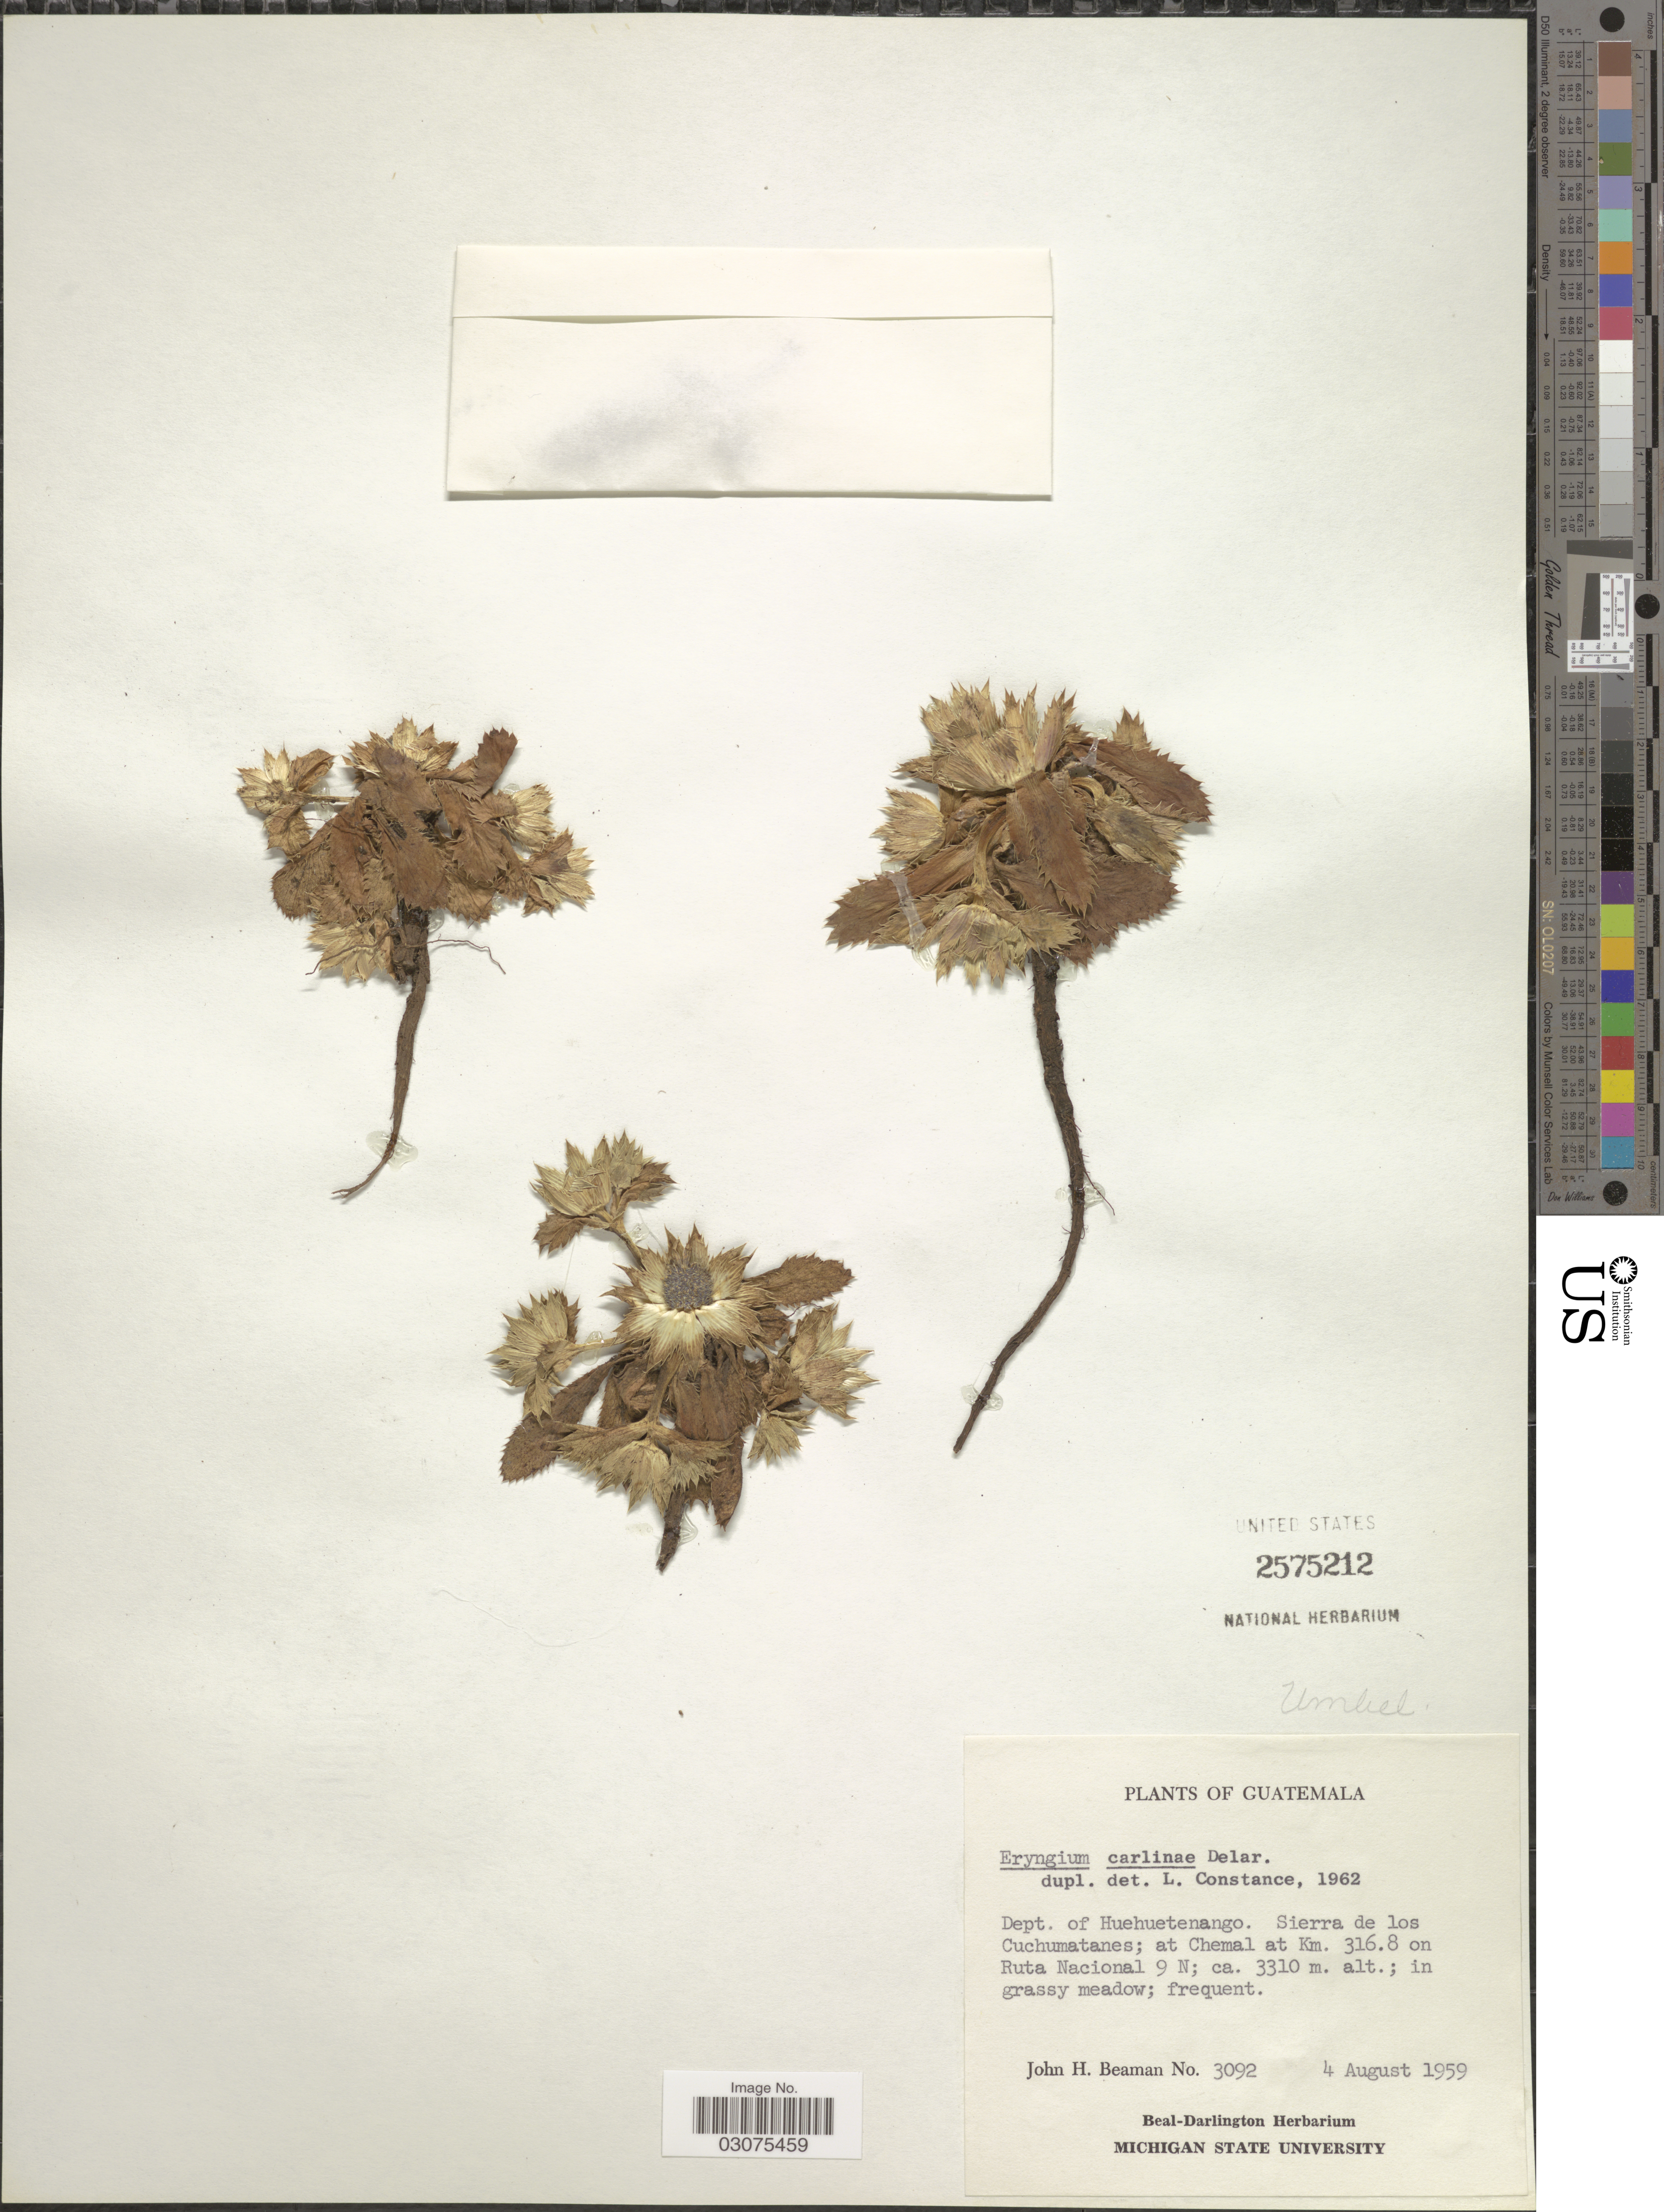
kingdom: Plantae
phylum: Tracheophyta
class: Magnoliopsida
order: Apiales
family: Apiaceae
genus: Eryngium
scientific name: Eryngium carlinae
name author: F. Delaroche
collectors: J. H. Beaman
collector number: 3092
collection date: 1959-08-04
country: Guatemala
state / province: Huehuetenango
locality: Dept. of Huehuetenango. Sierra de los Cuchumatanes; at Chemal at Km. 316.8 on Ruta Nacional 9 N.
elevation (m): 3310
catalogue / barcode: US 2575212